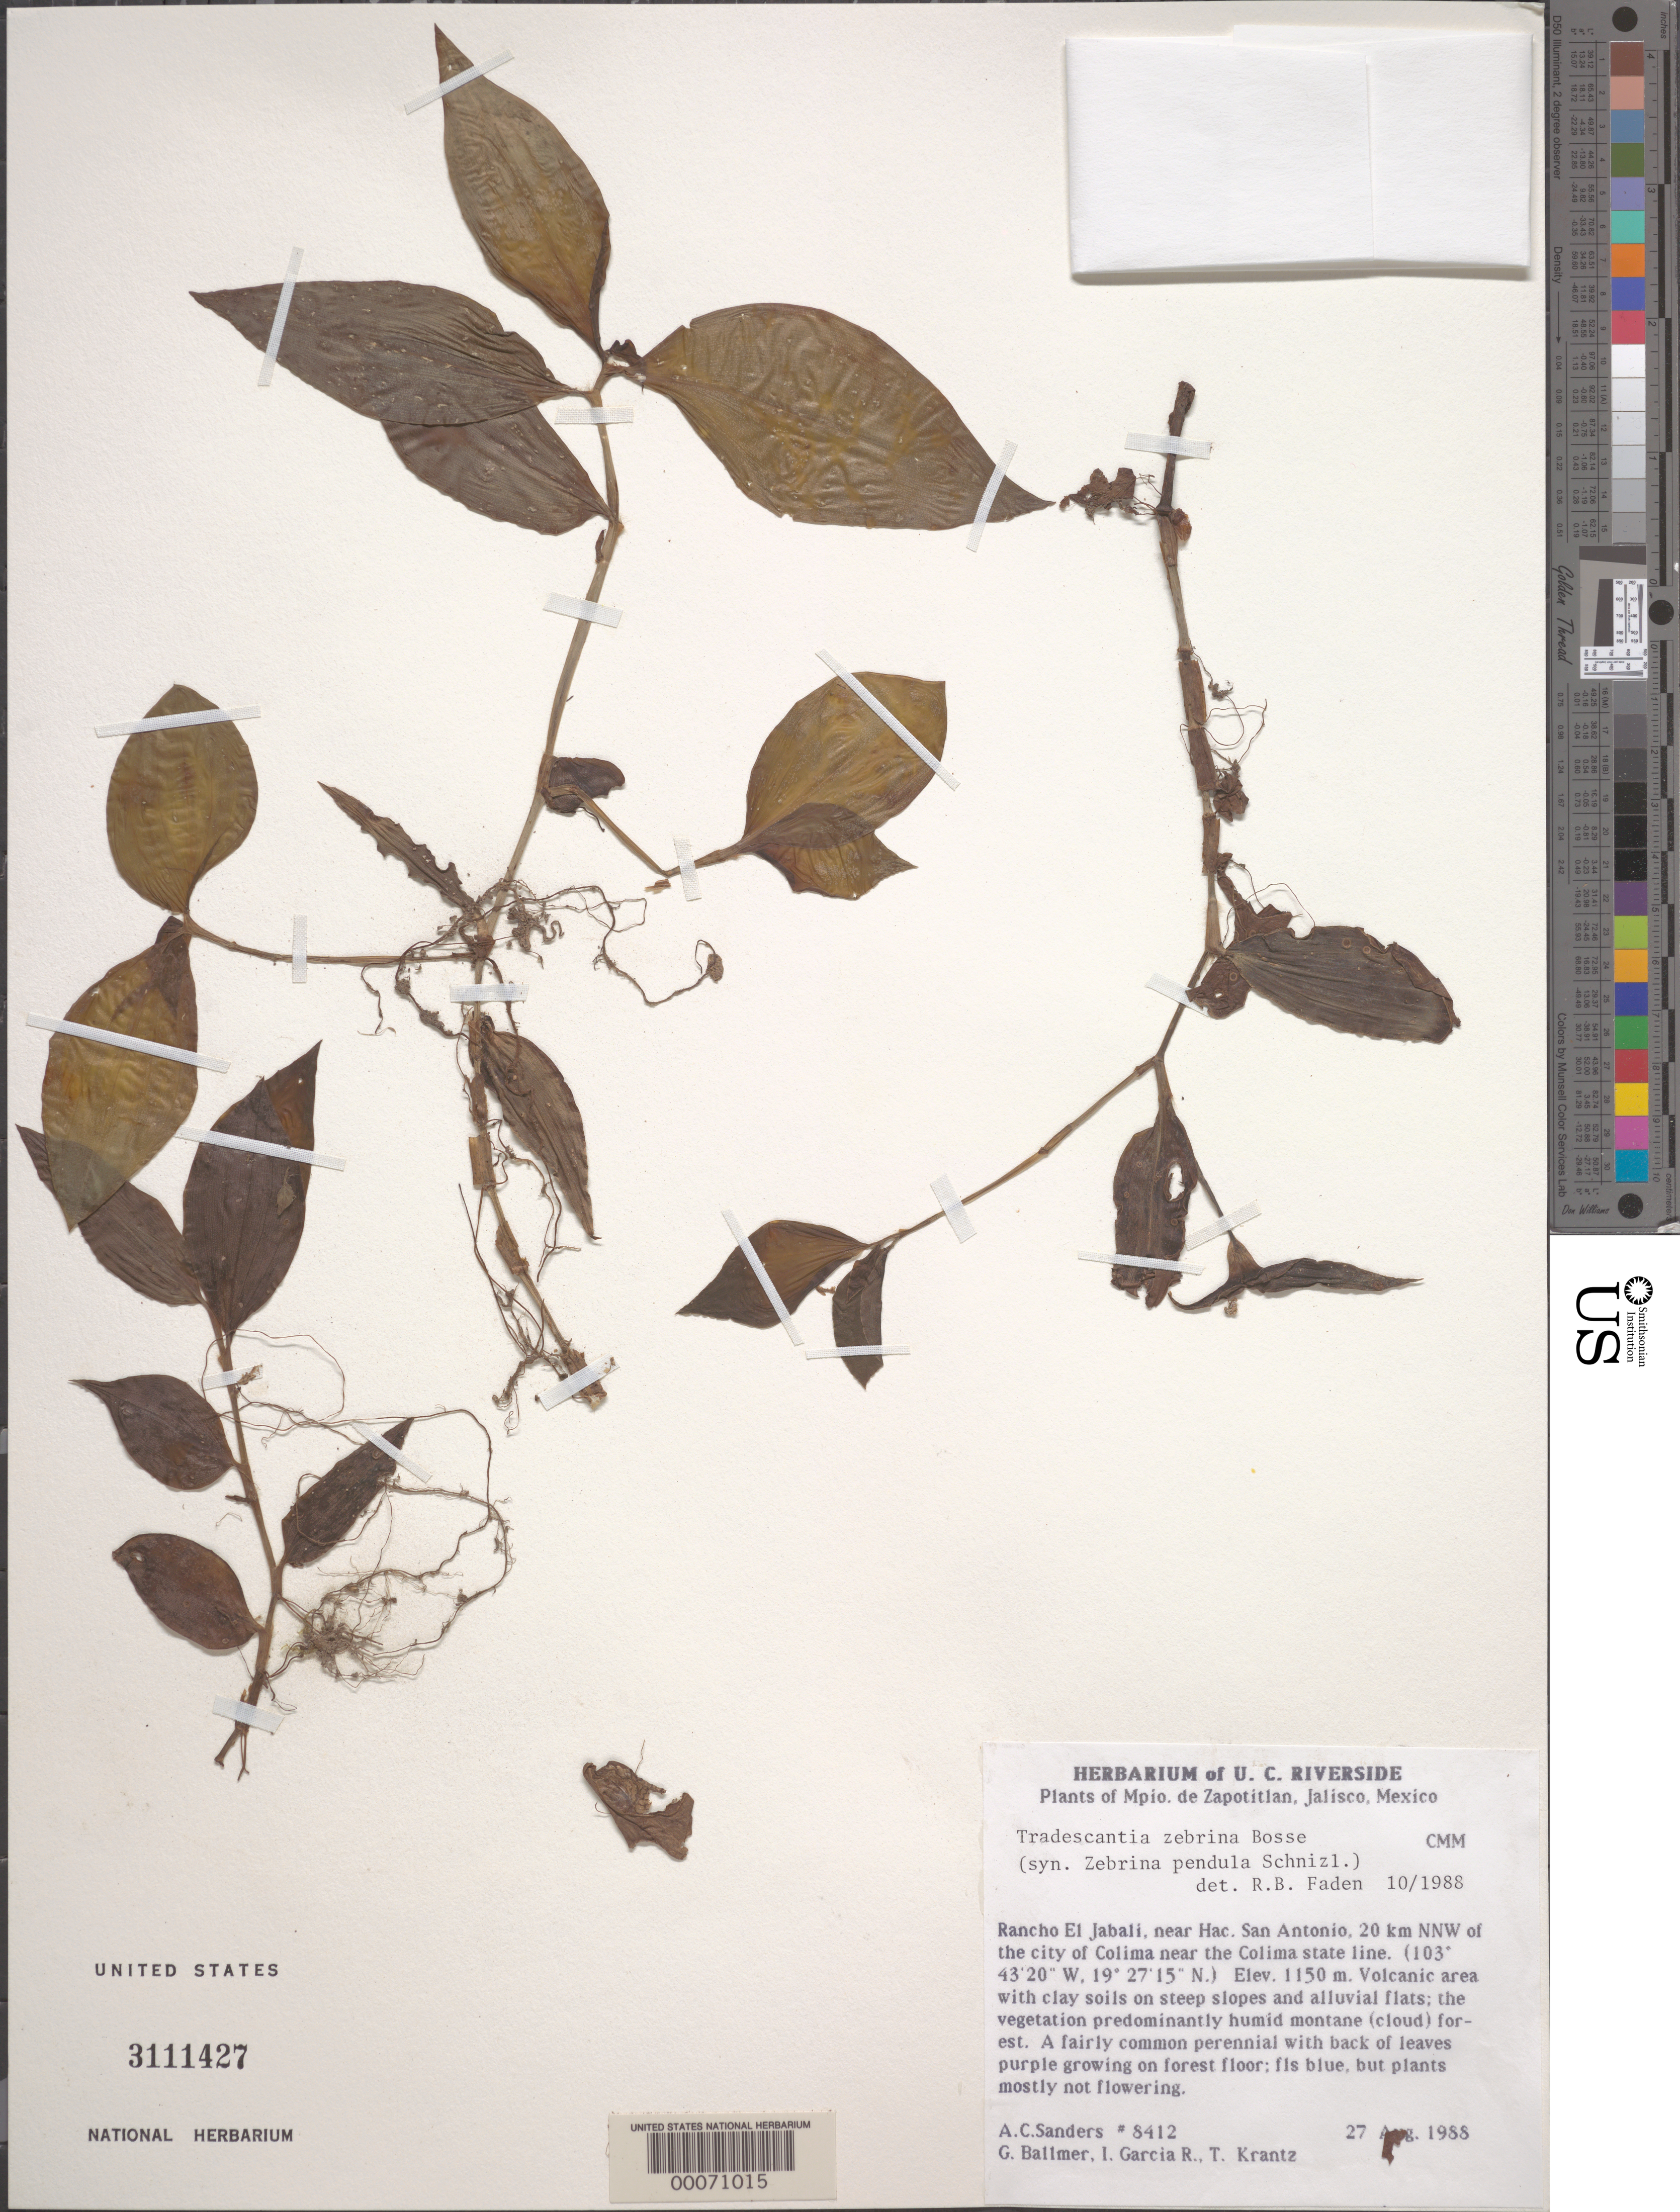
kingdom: Plantae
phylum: Tracheophyta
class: Liliopsida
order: Commelinales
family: Commelinaceae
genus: Tradescantia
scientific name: Tradescantia zebrina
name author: Bosse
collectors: A. Sanders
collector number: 8412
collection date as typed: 27 Aug 1988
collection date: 1988-08-27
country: Mexico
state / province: Jalisco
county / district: Zapotitlán de Vadillo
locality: Zapotitlan Mun., Rancho El Jabali, near Hac. San Antonio 20 km NNW of city of Colima near Colima state line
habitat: Volcanic area with clay soils on steep slopes and alluvial flats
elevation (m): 1150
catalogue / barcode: US 3111427